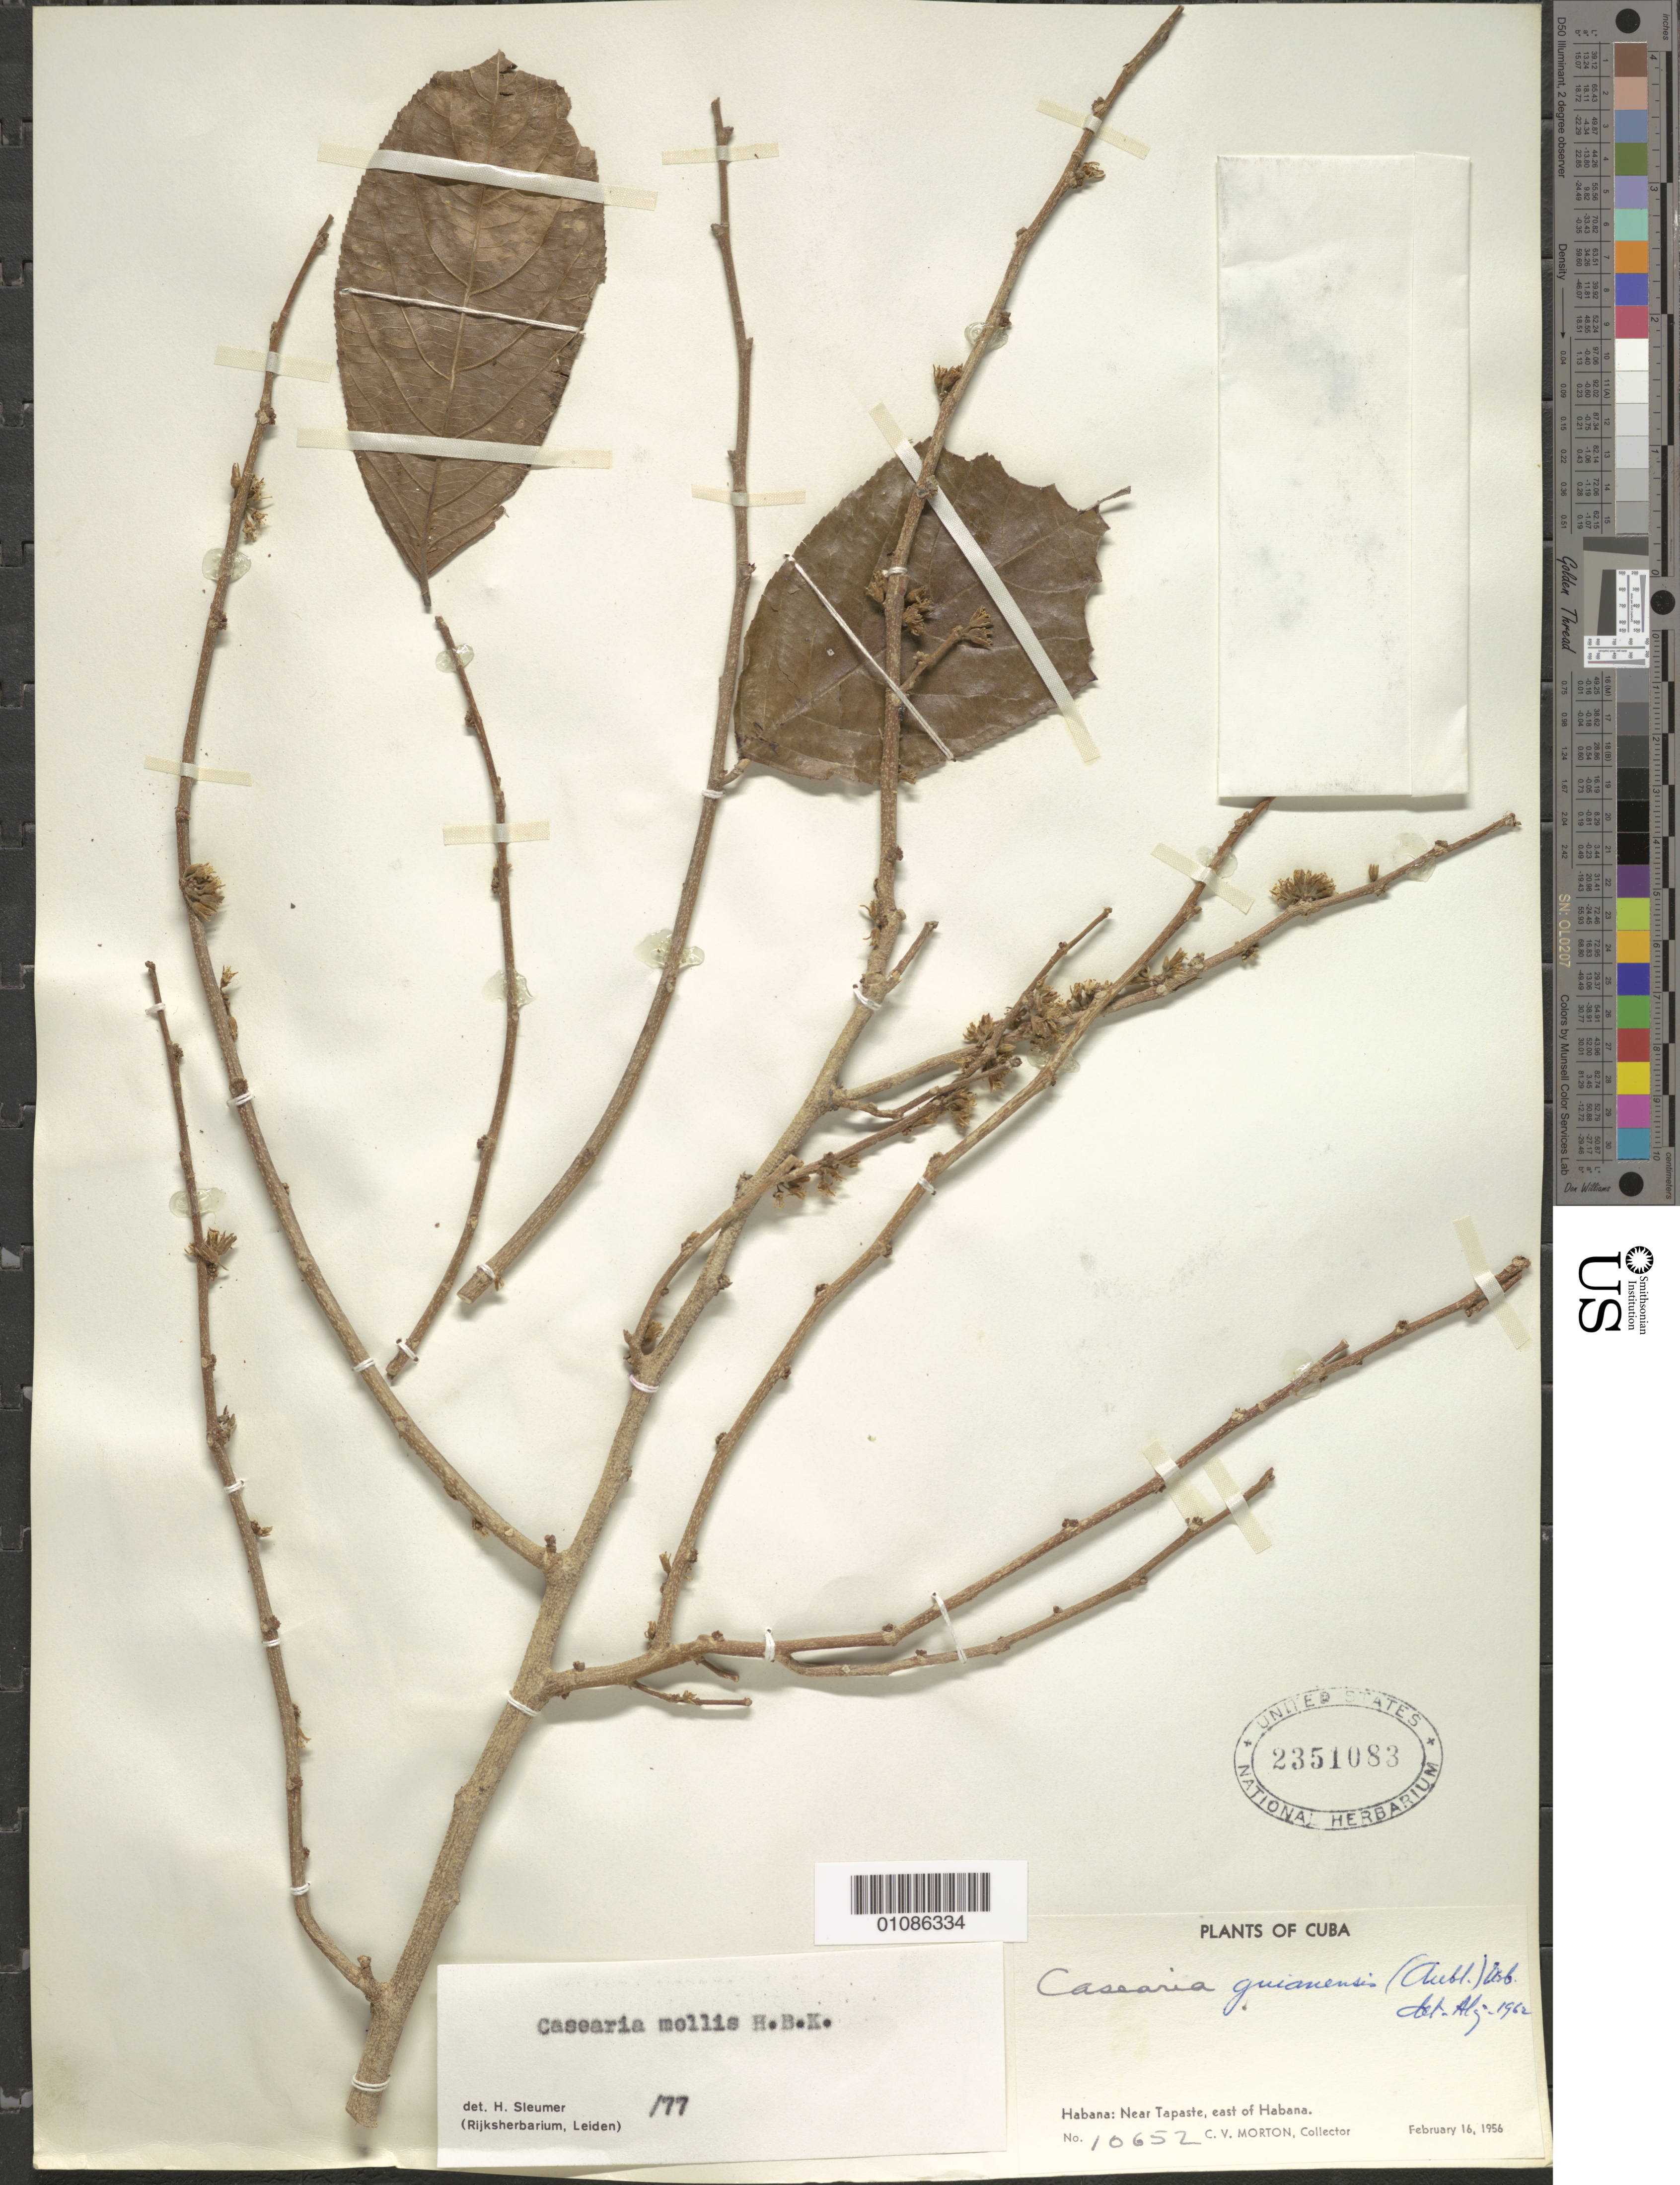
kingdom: Plantae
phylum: Tracheophyta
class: Magnoliopsida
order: Malpighiales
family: Salicaceae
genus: Casearia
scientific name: Casearia mollis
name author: Kunth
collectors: C. V. Morton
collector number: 10652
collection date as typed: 16 Feb 1956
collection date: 1956-02-16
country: Cuba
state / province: La Habana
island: Cuba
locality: Near Tapaste, E of Habana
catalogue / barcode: US 2351083